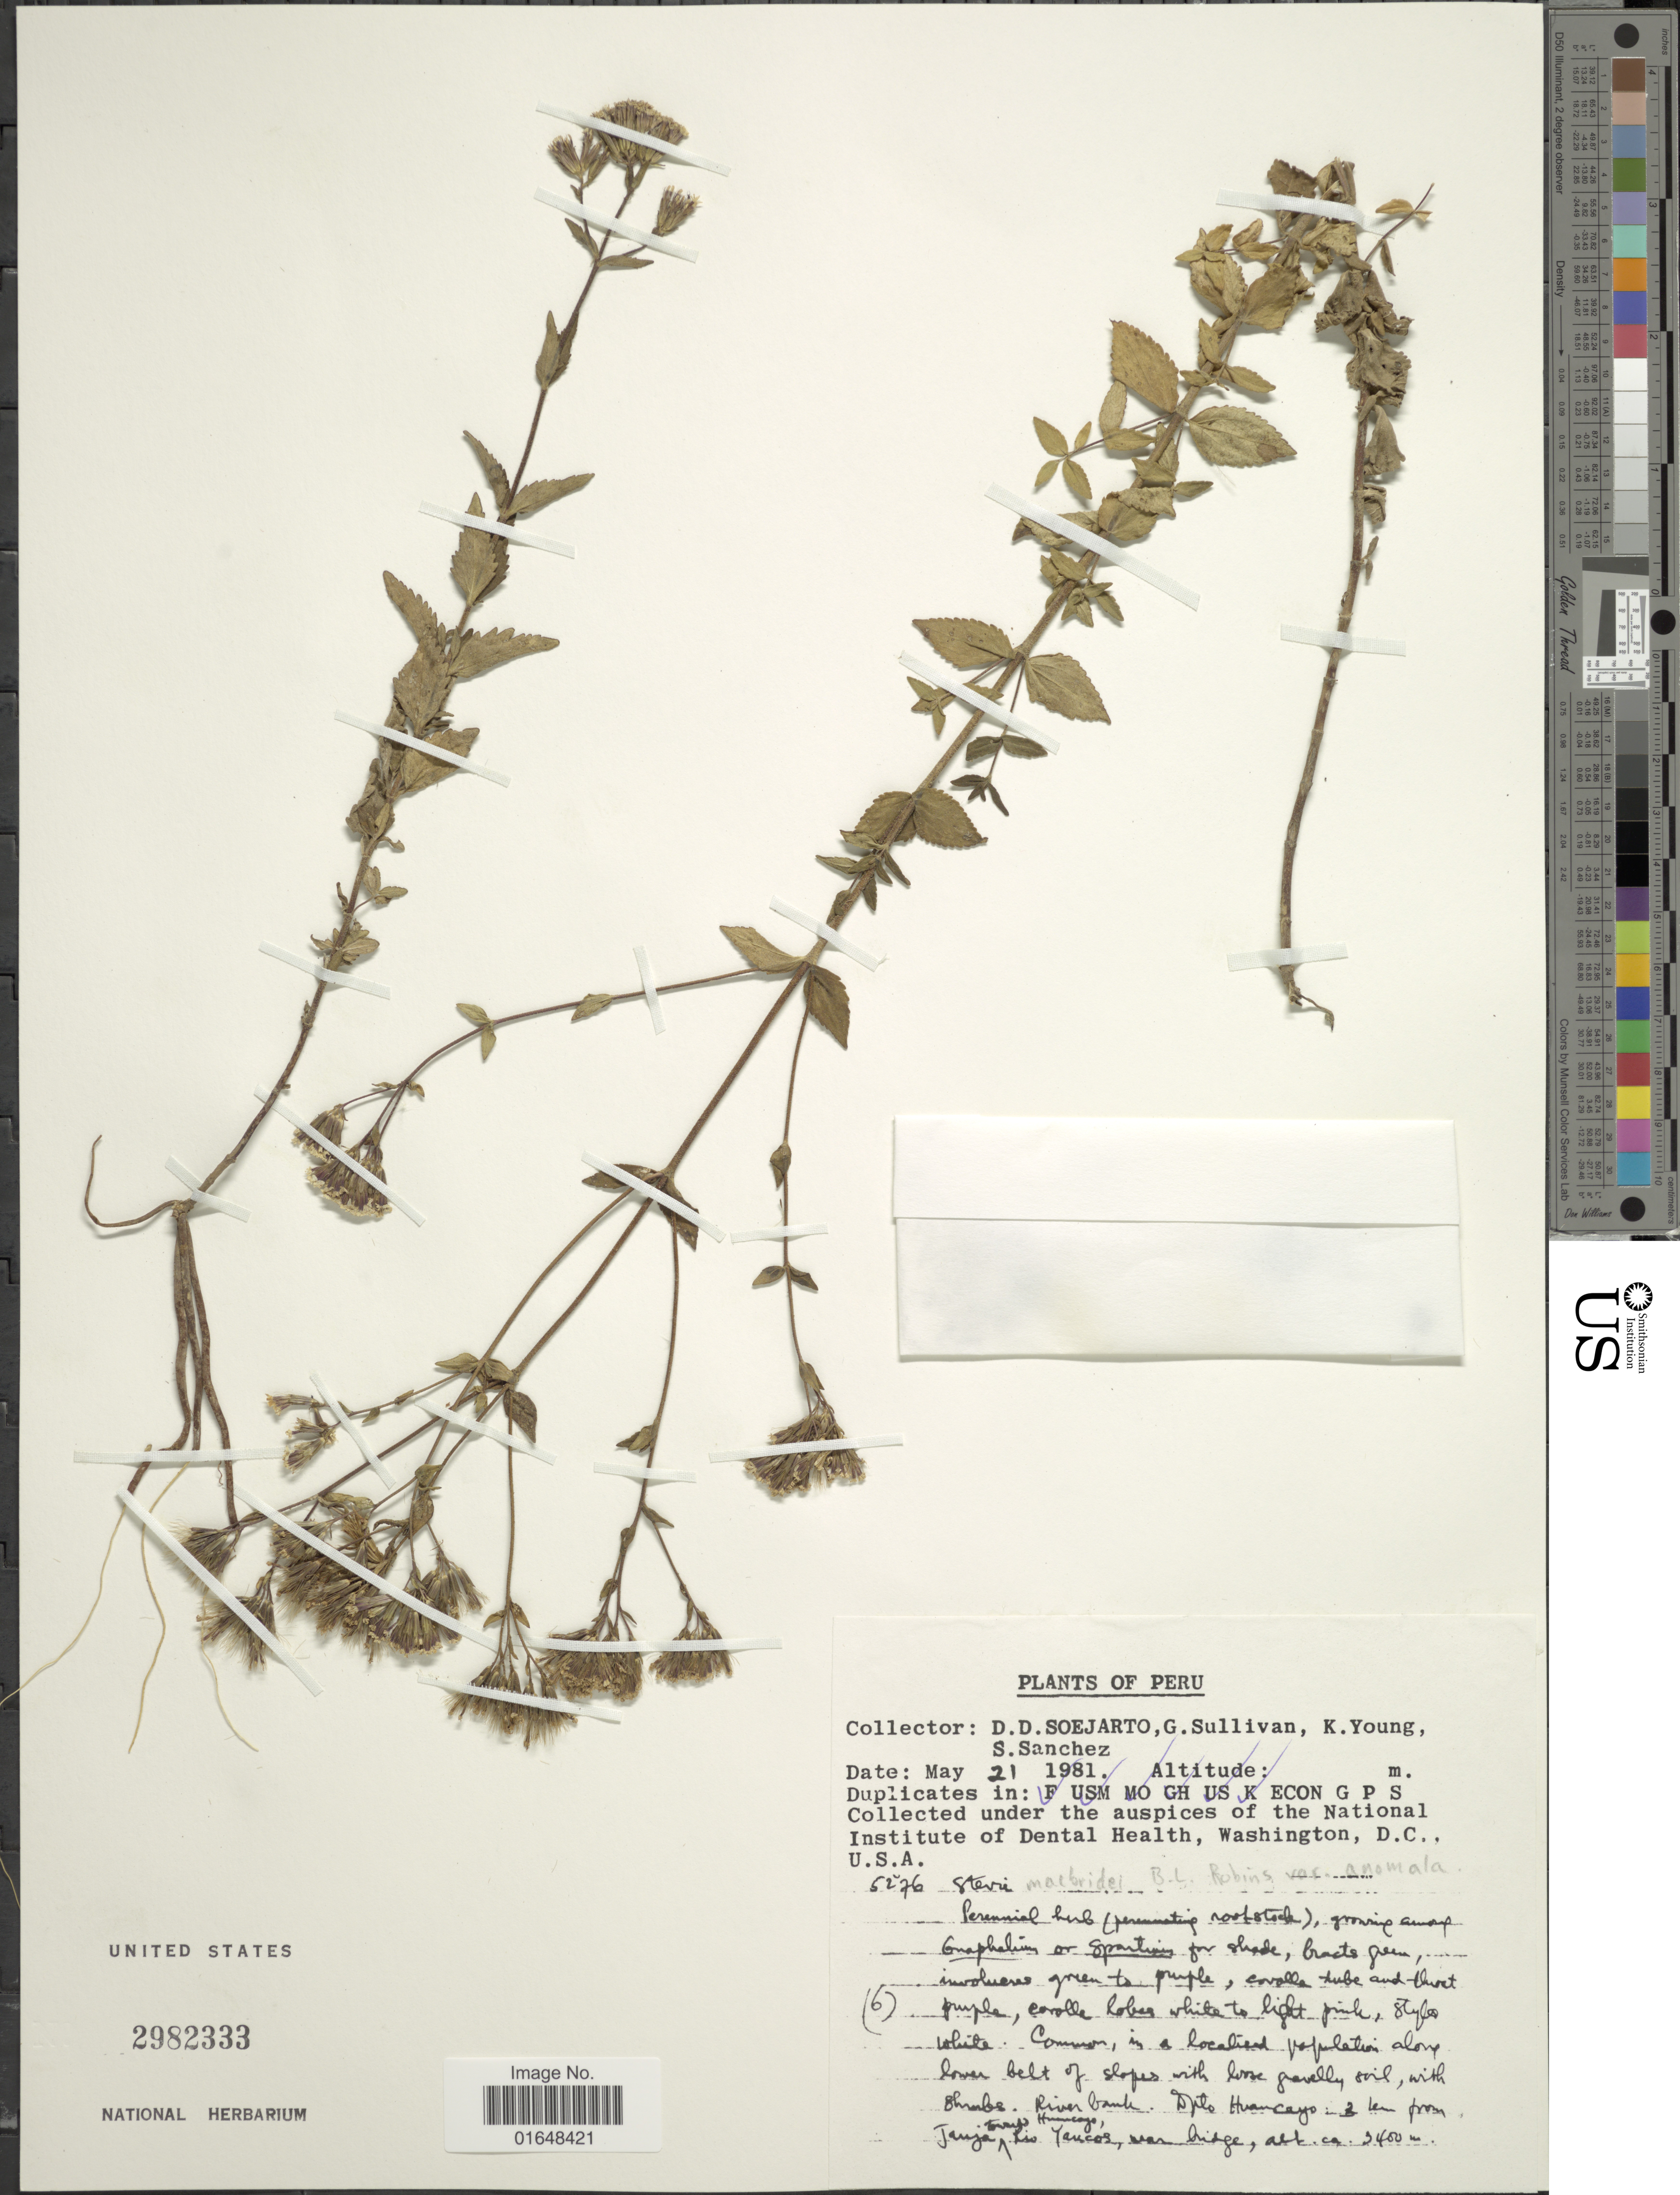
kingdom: Plantae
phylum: Tracheophyta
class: Magnoliopsida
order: Asterales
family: Asteraceae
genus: Stevia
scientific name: Stevia macbridei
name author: B.L. Rob.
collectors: G. Sullivan, K. Young & S. Sanchez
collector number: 5276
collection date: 1981-05-21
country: Peru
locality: Dpto Huancayo, 3 km from Jauja, [illegible text] Rio Yancos, near bridge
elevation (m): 3400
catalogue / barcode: US 2982333